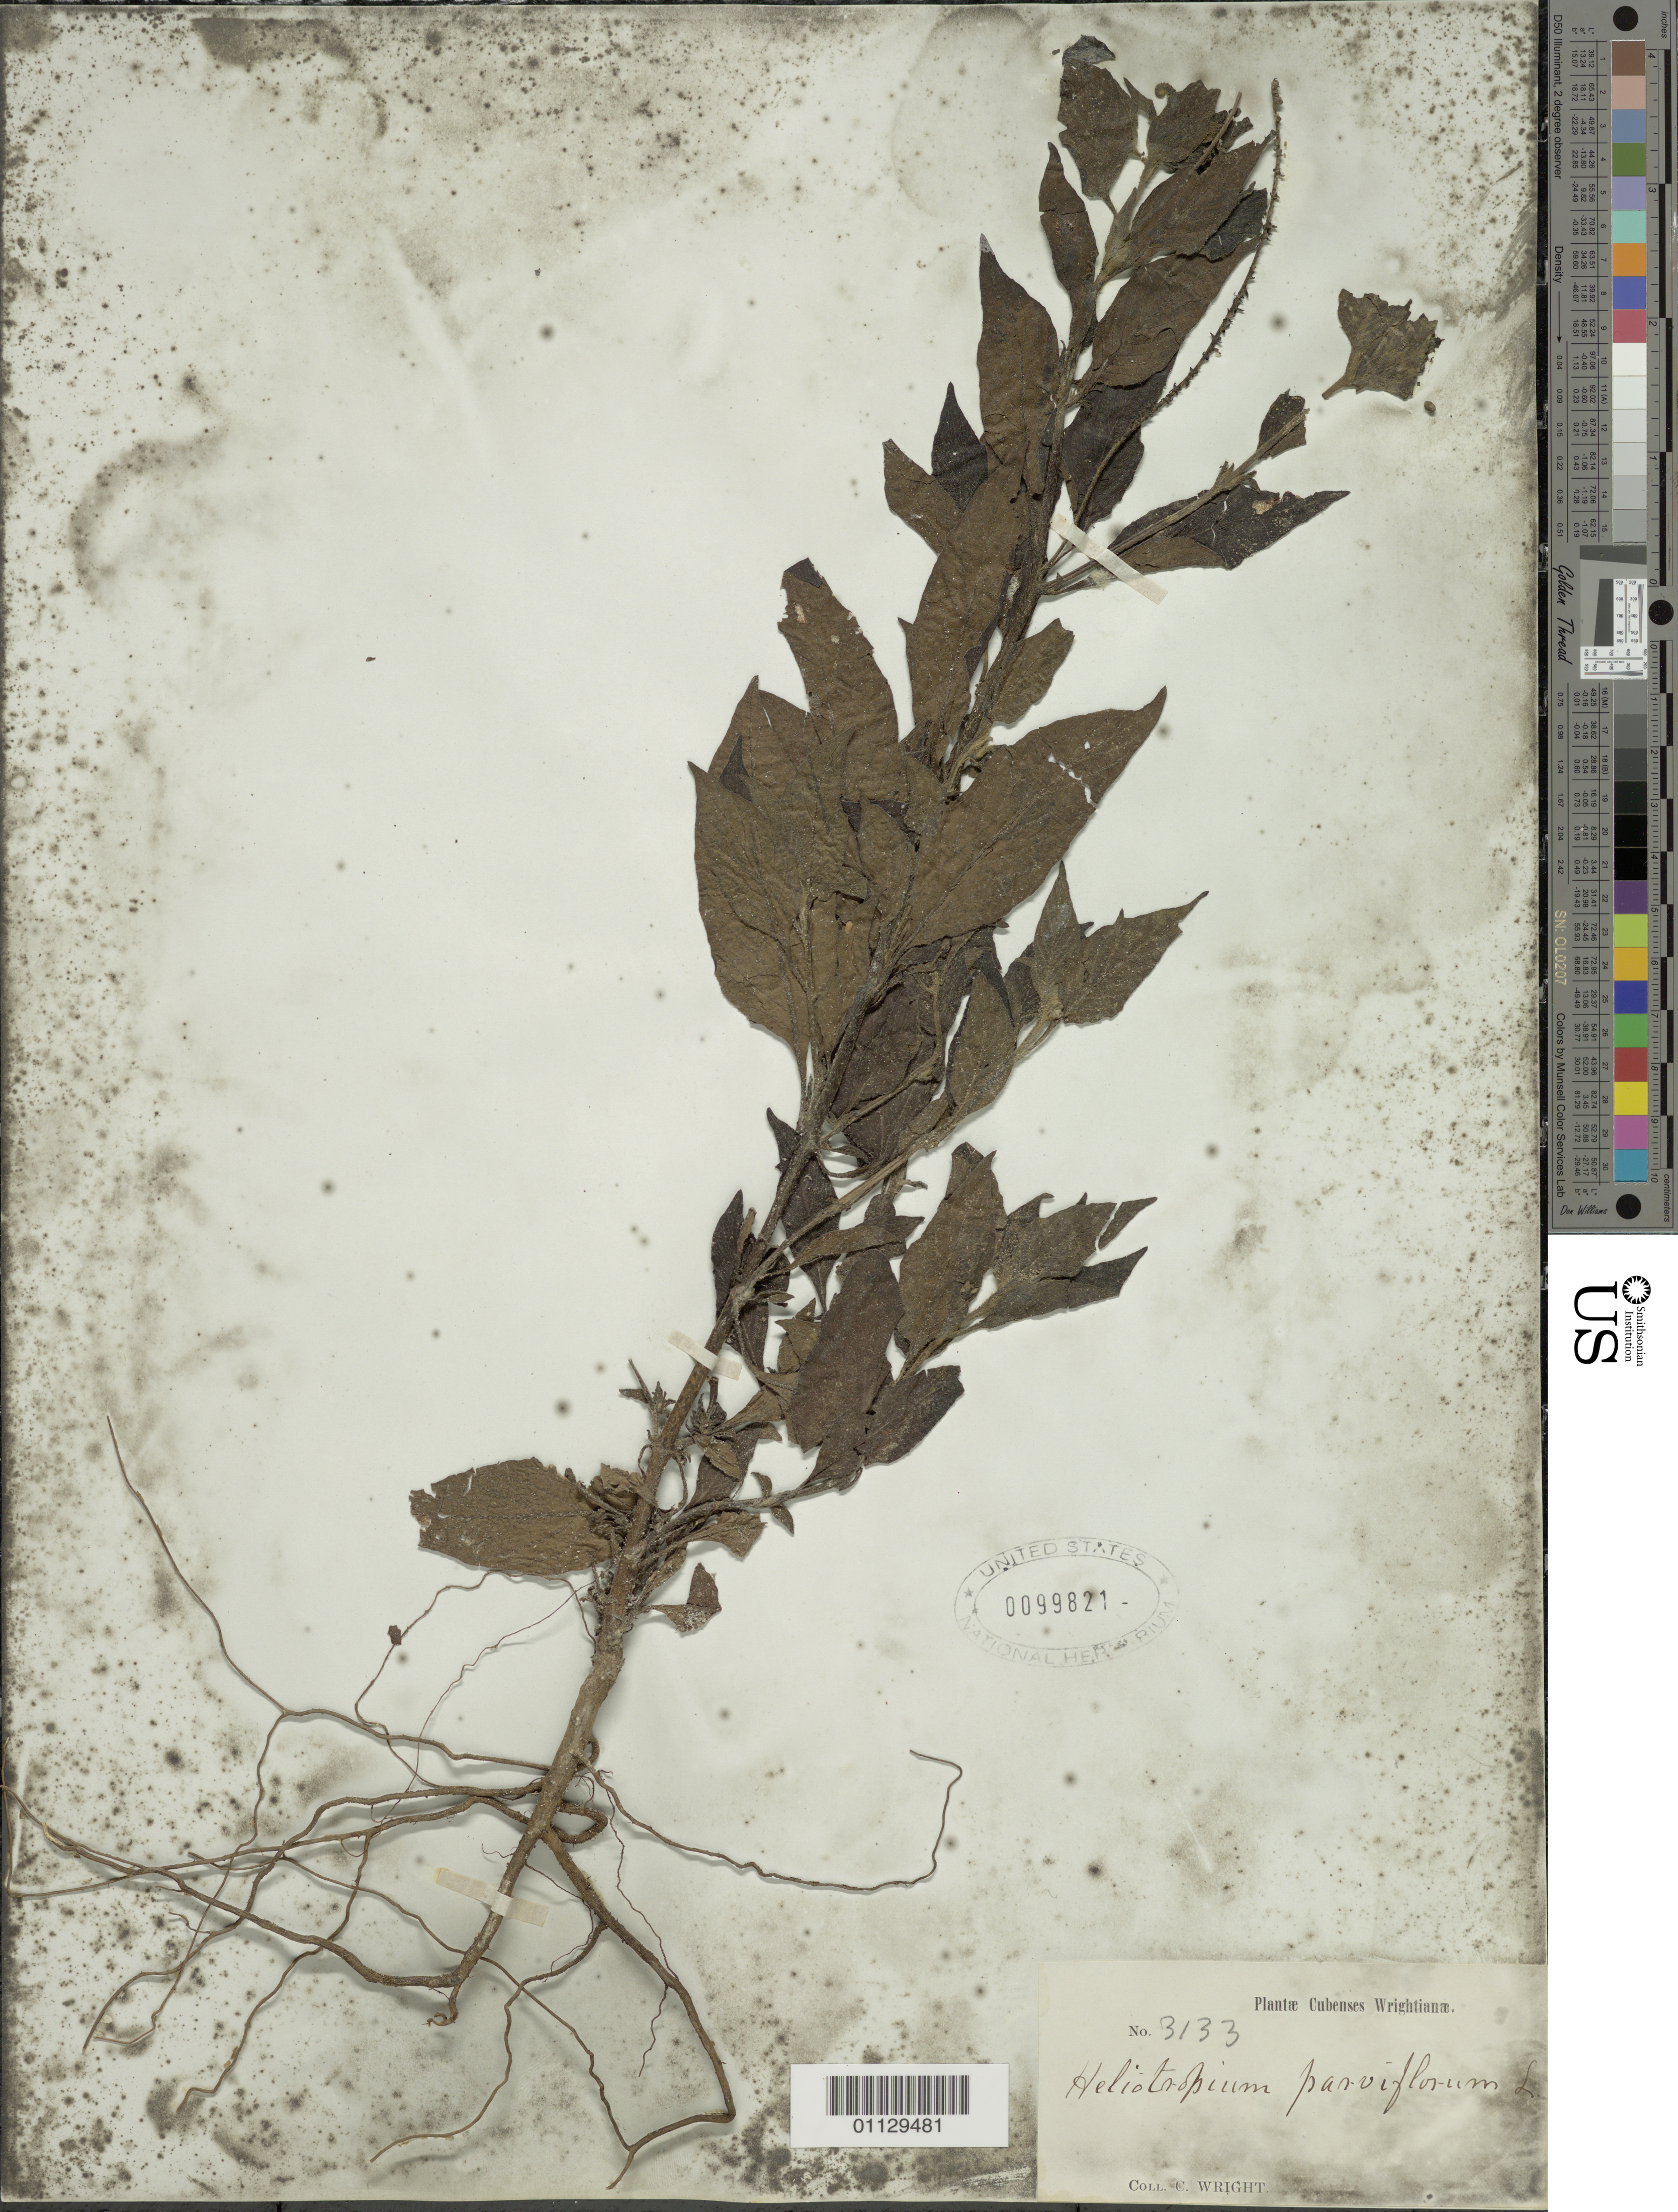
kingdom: Plantae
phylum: Tracheophyta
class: Magnoliopsida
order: Boraginales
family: Heliotropiaceae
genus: Heliotropium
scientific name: Heliotropium parviflorum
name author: L.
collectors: C. Wright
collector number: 3133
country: Cuba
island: Cuba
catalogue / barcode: US 99821